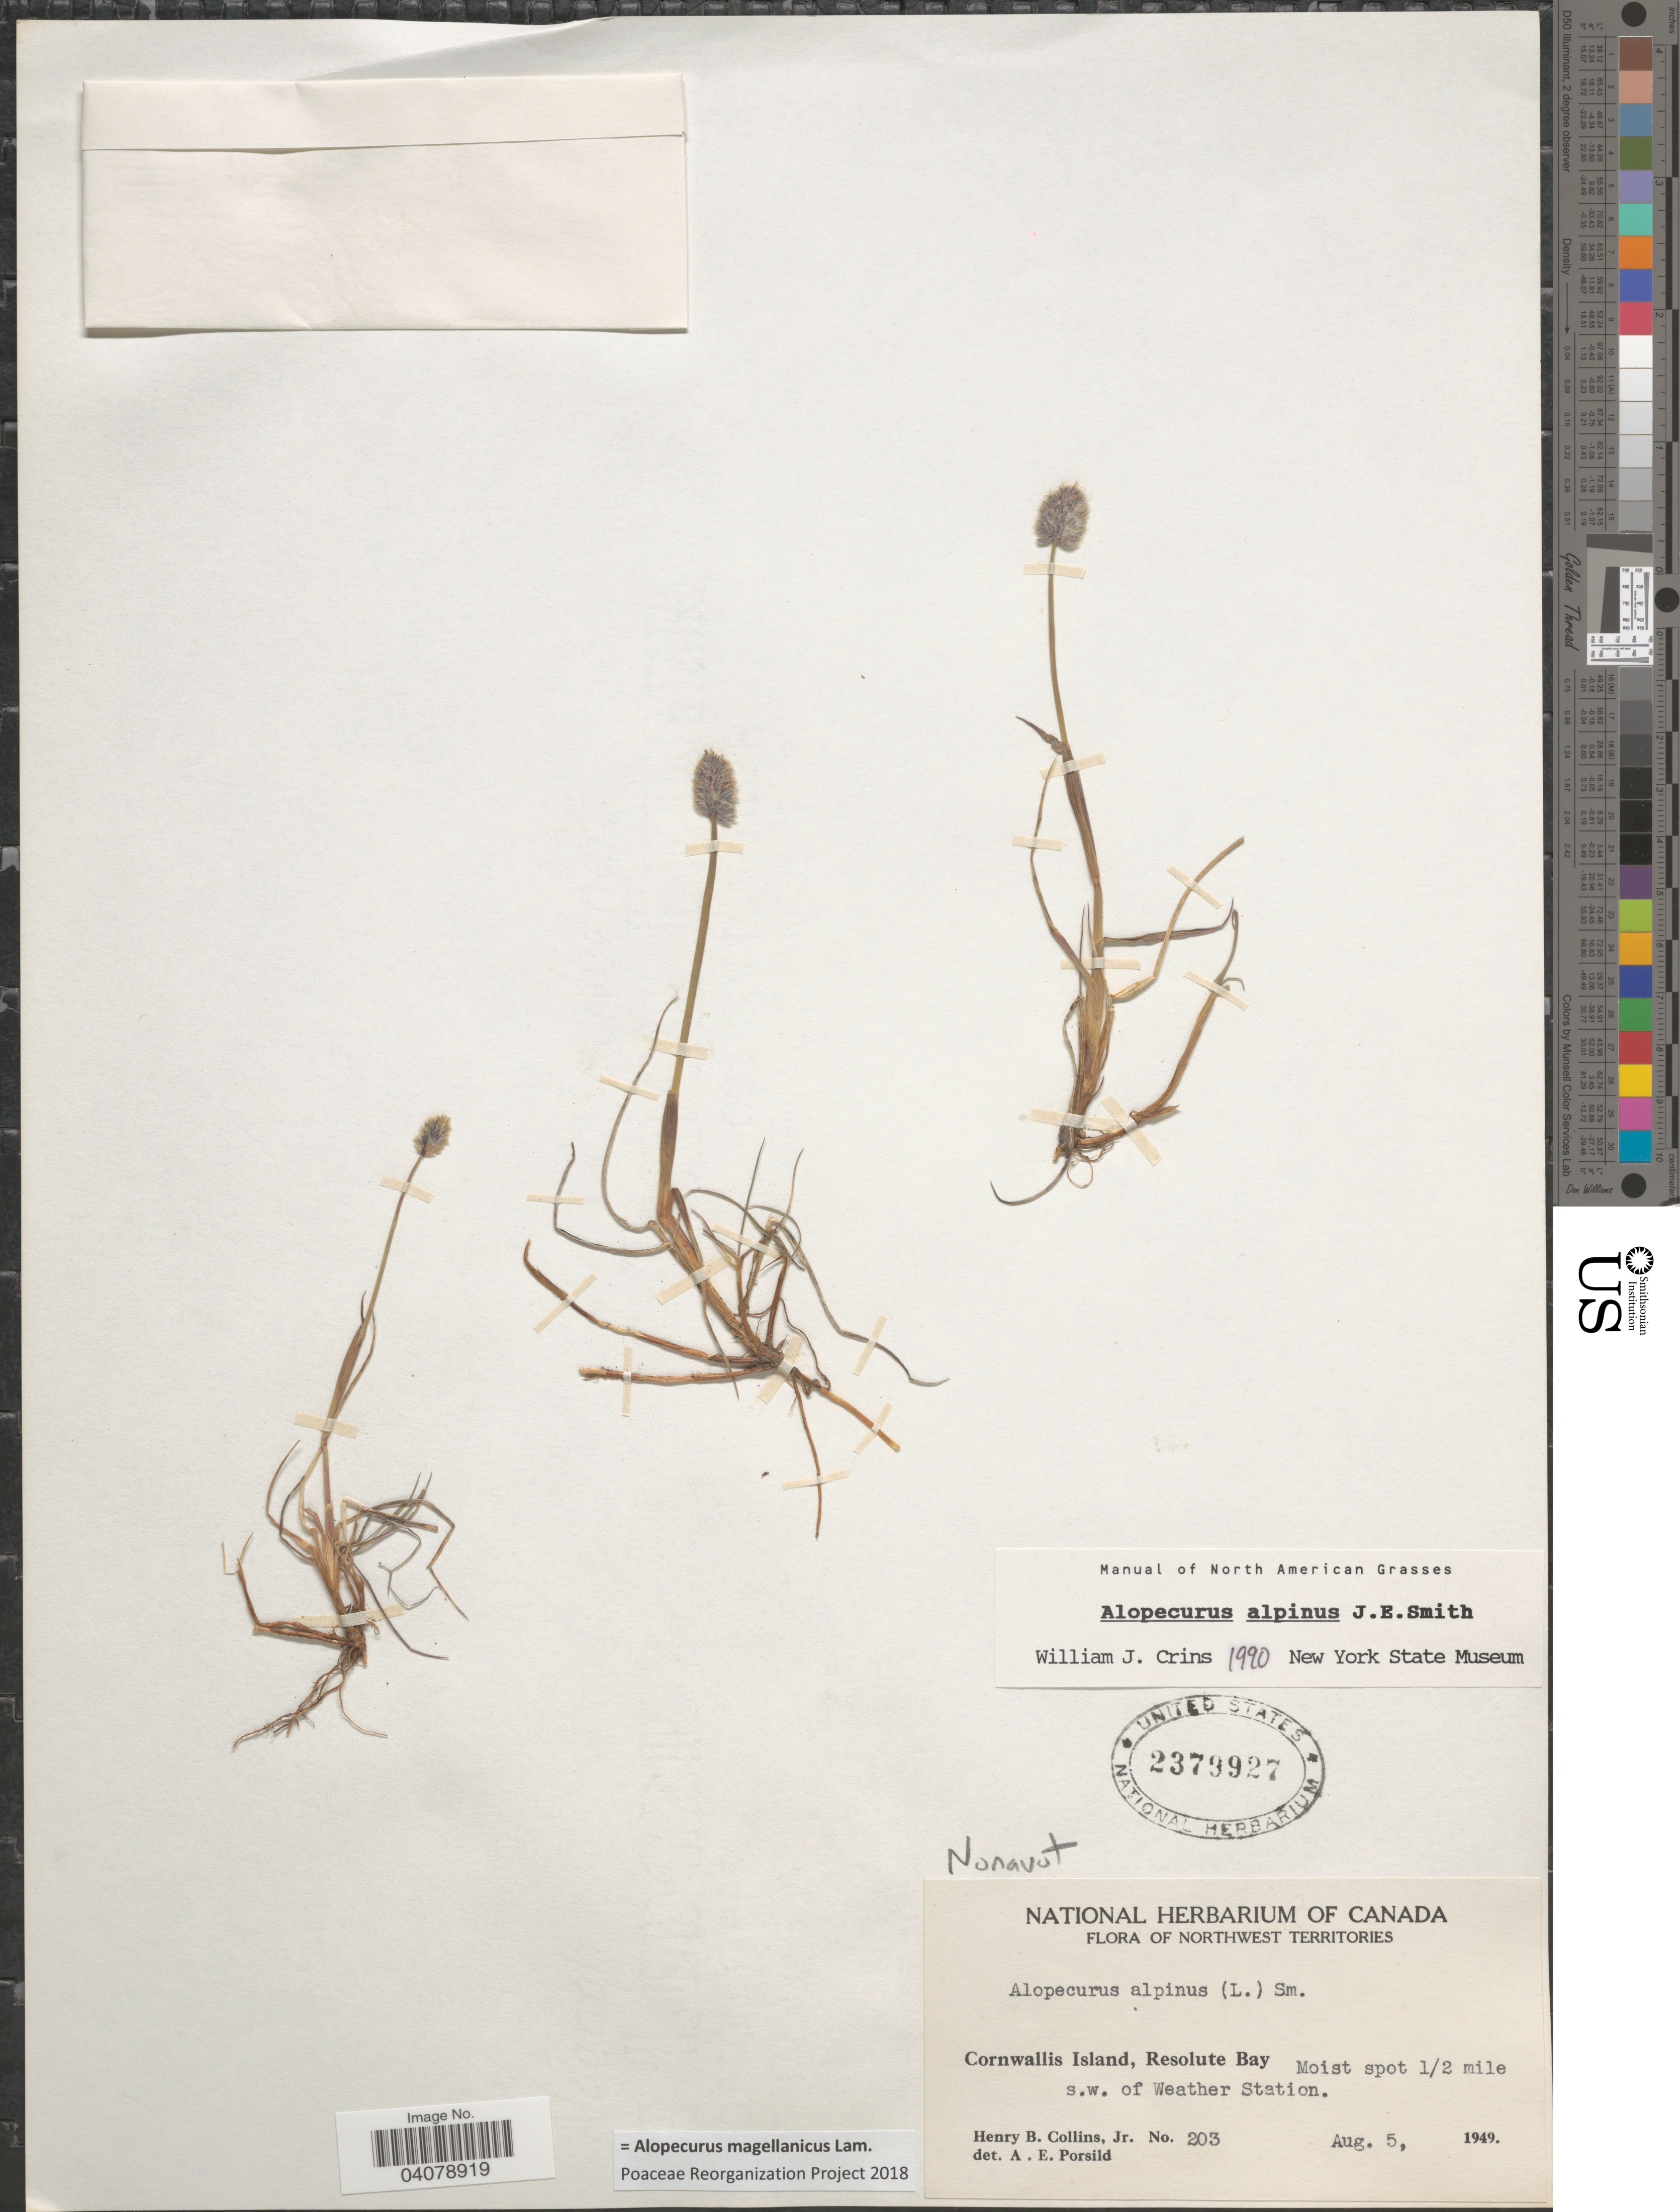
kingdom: Plantae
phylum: Tracheophyta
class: Liliopsida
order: Poales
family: Poaceae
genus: Alopecurus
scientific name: Alopecurus magellanicus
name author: Lam.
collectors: H. Collins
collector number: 203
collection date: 1949-08-05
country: Canada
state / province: Nunavut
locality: Nunavut. Northwest Territories. Cornwallis Island, Resolute Bay. Moist spot ½ mile s.w. of Weather Station.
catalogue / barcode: US 2379927